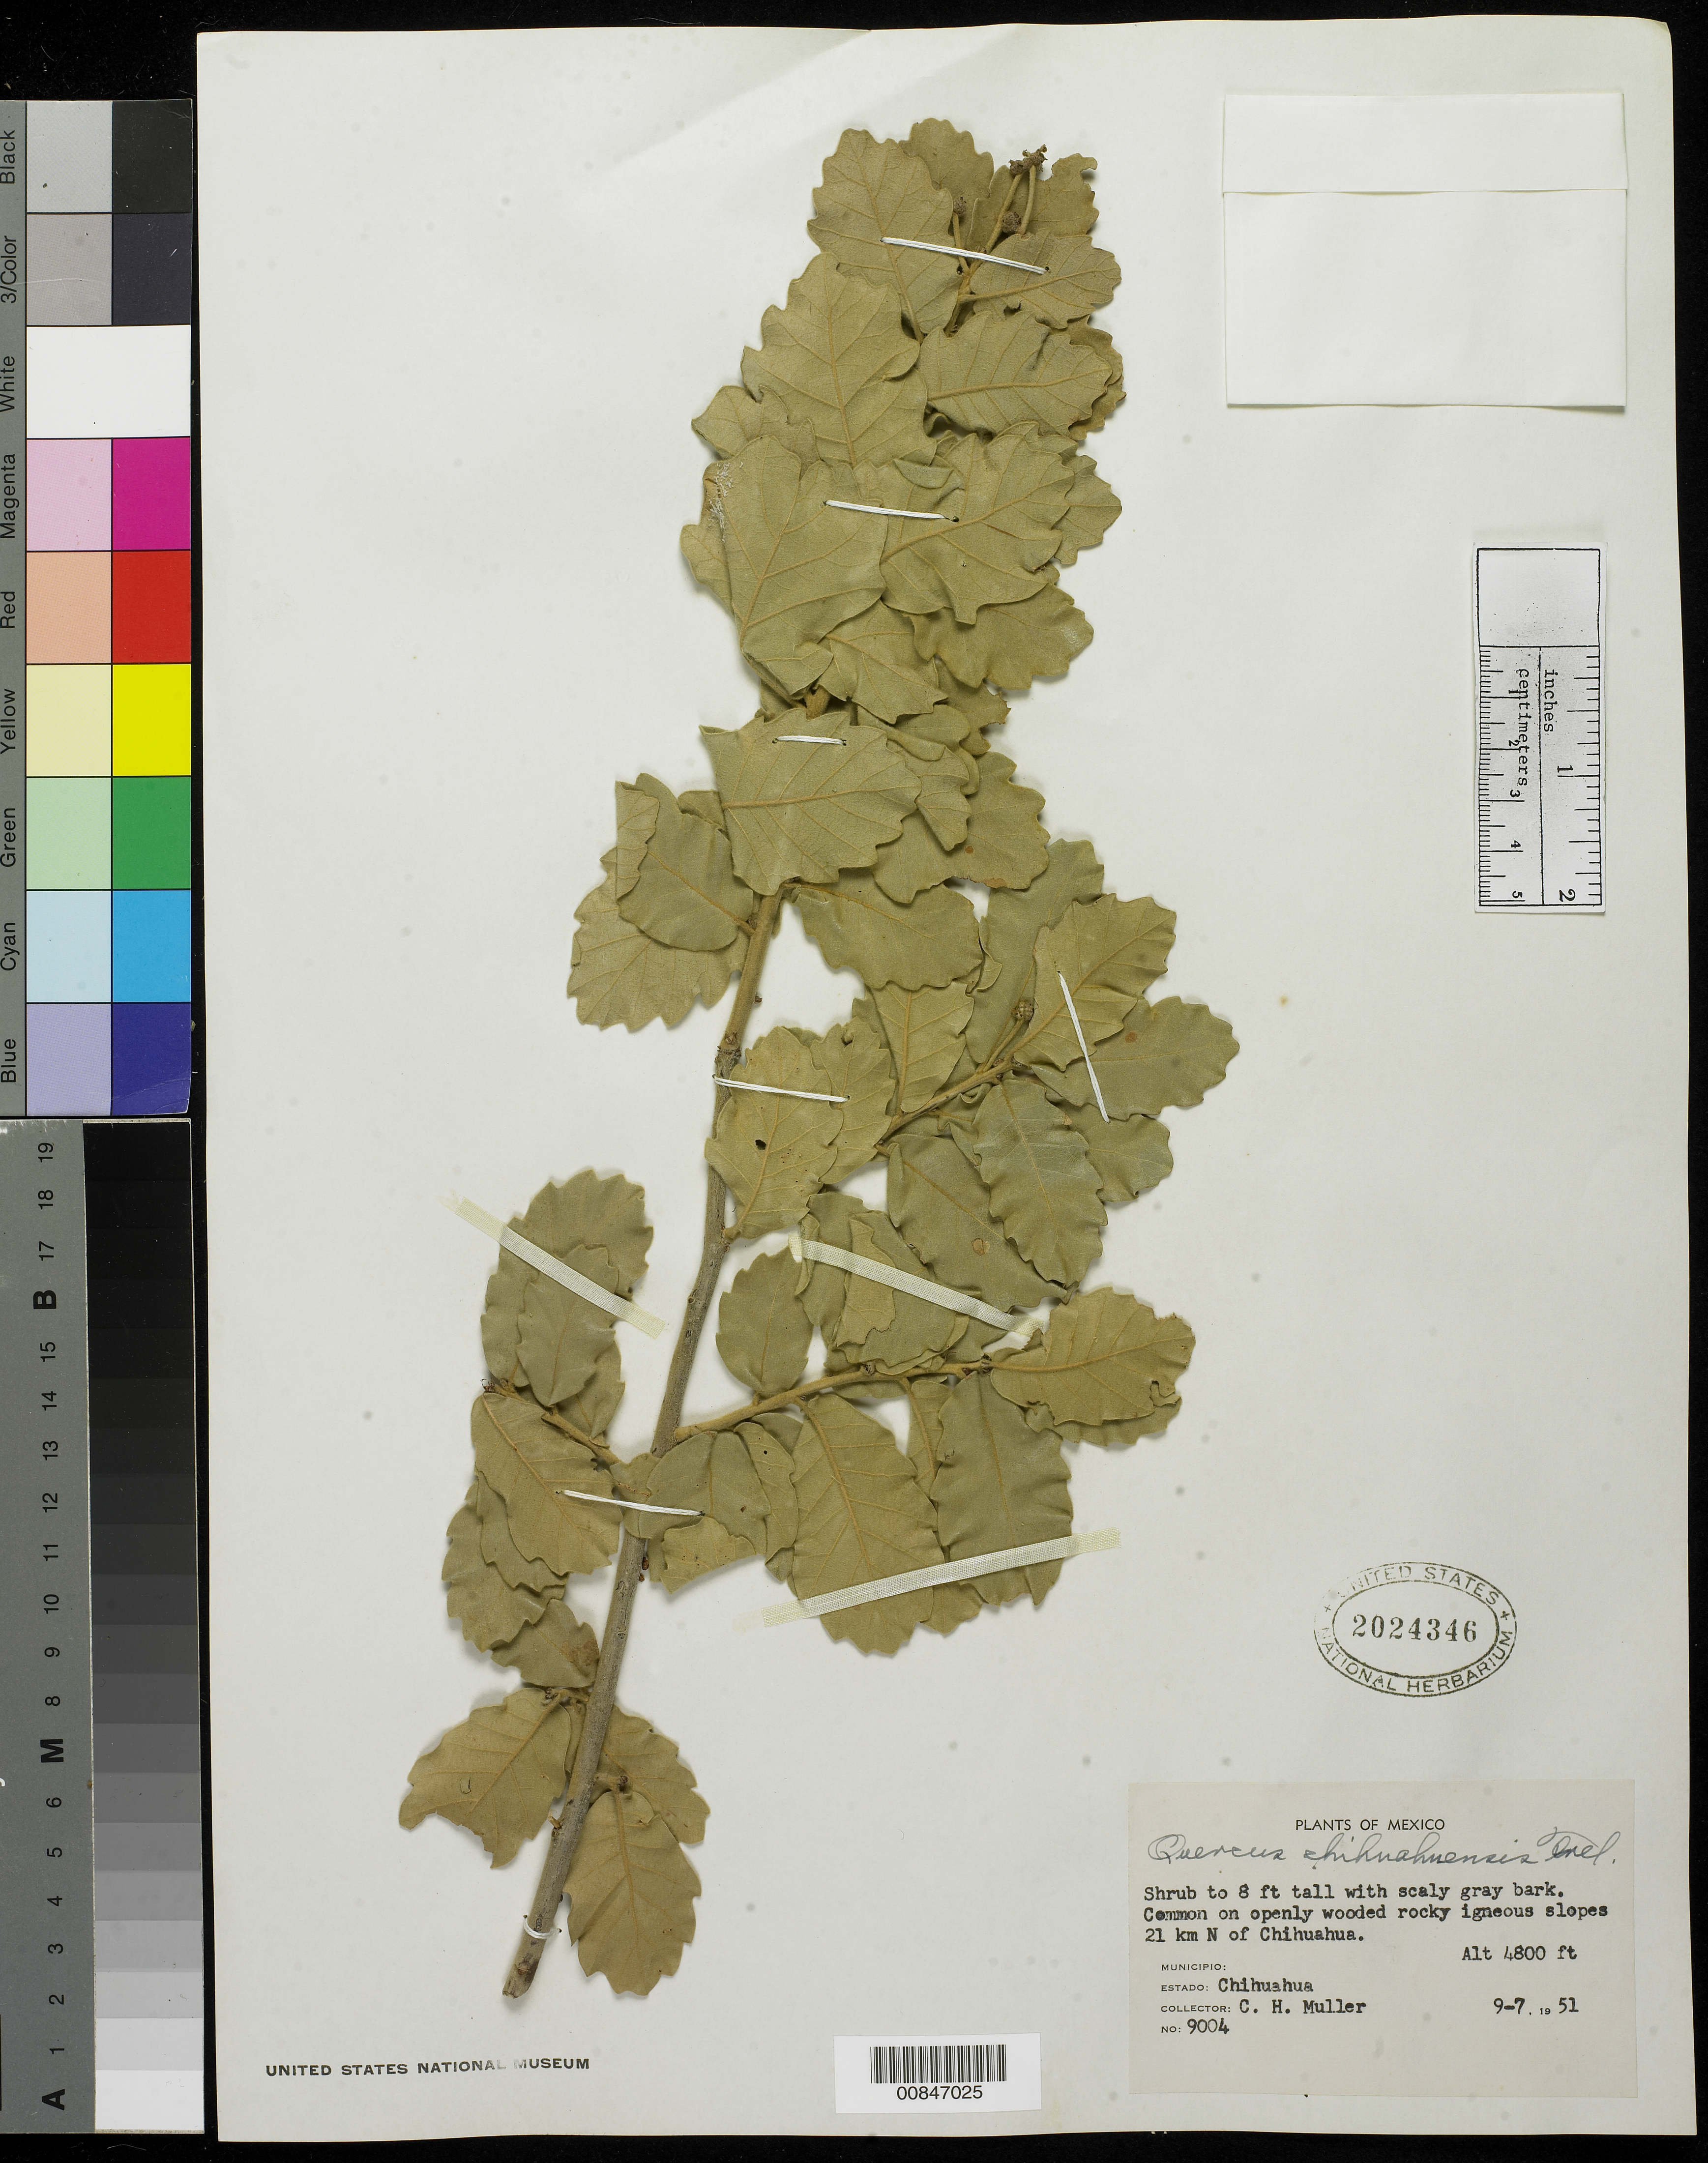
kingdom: Plantae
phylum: Tracheophyta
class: Magnoliopsida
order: Fagales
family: Fagaceae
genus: Quercus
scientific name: Quercus chihuahuensis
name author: Trel.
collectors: C. H. Muller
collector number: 9004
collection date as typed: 07 Sep 1951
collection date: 1951-09-07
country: Mexico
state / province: Chihuahua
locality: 21 km N of Chihuahua.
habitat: Common on openly wooded rocky igneous slopes.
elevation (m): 1463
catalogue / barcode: US 2024346